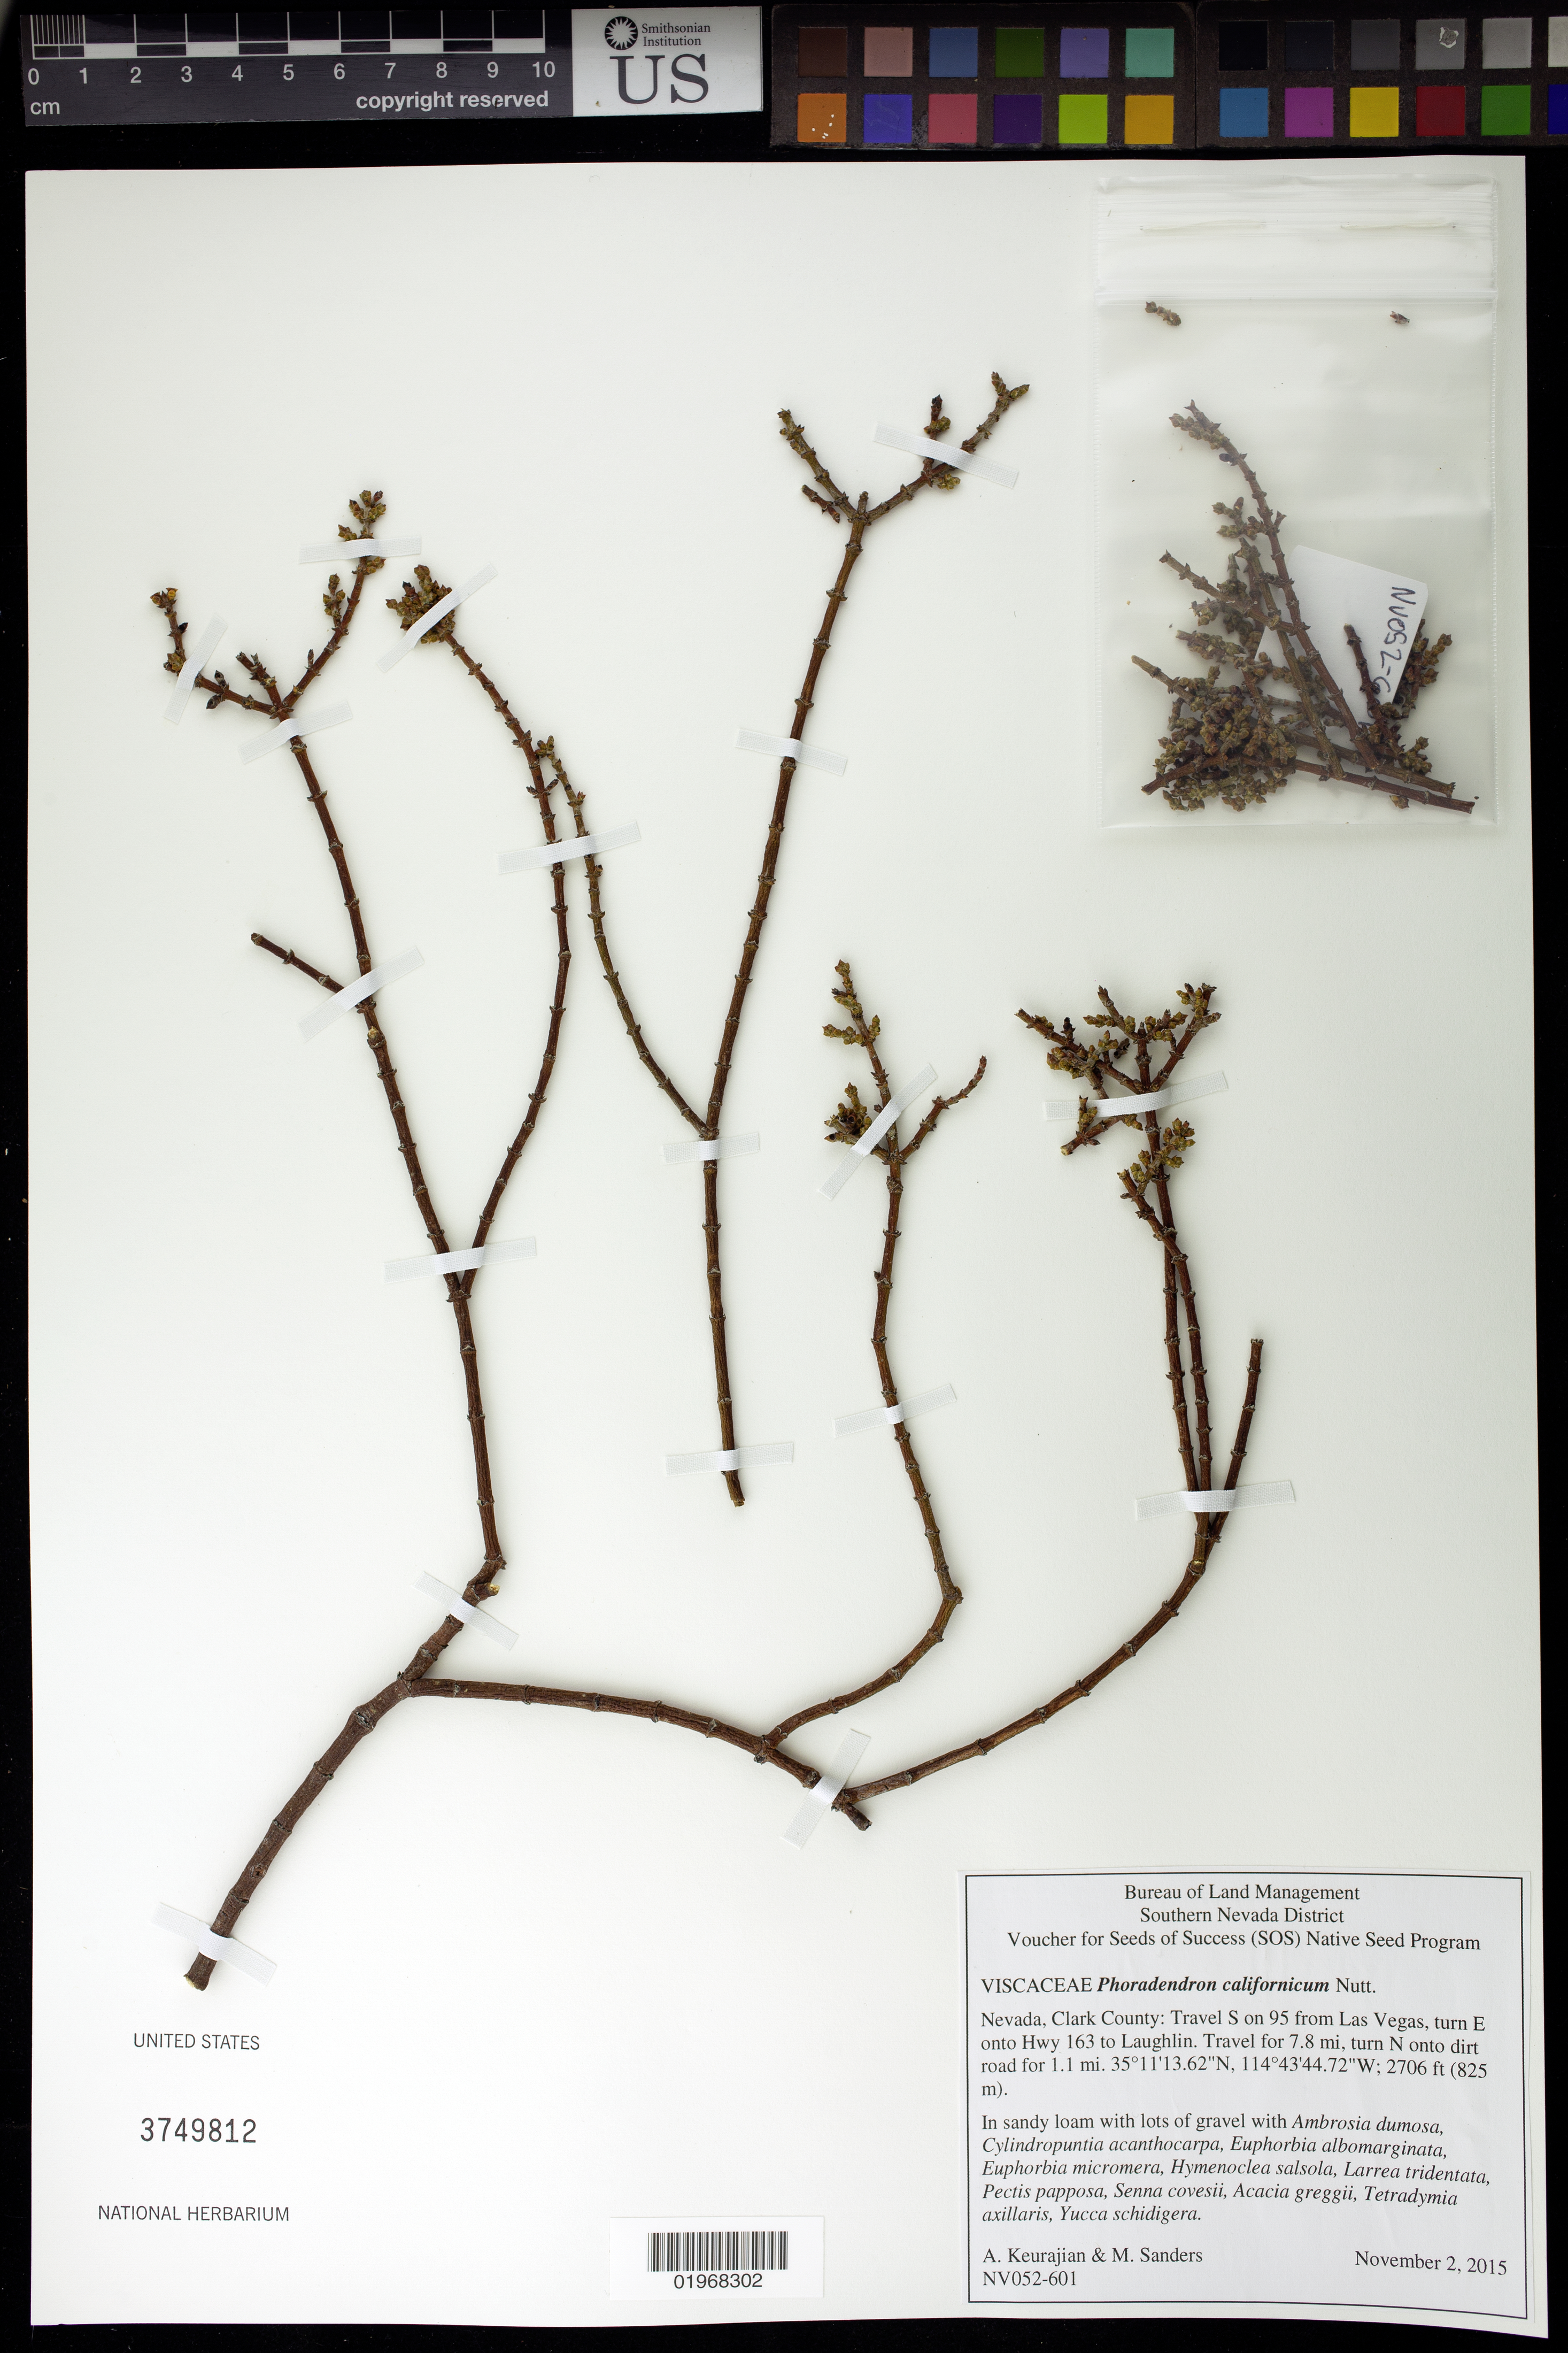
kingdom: Plantae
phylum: Tracheophyta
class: Magnoliopsida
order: Santalales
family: Viscaceae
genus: Phoradendron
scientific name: Phoradendron californicum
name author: Nutt.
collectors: A. Keurajian & M. Sanders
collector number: NV052-601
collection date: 2015-11-02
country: United States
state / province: Nevada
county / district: Clark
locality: Piute-Eldorado ACEC, 7.8 mi. on Hwy 163 to Laughlin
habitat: In sandy loam with lots of gravel with Ambrosia dumosa, Pectis papposa, Senna covesii, Acacia greggii, ect.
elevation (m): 825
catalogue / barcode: US 3749812